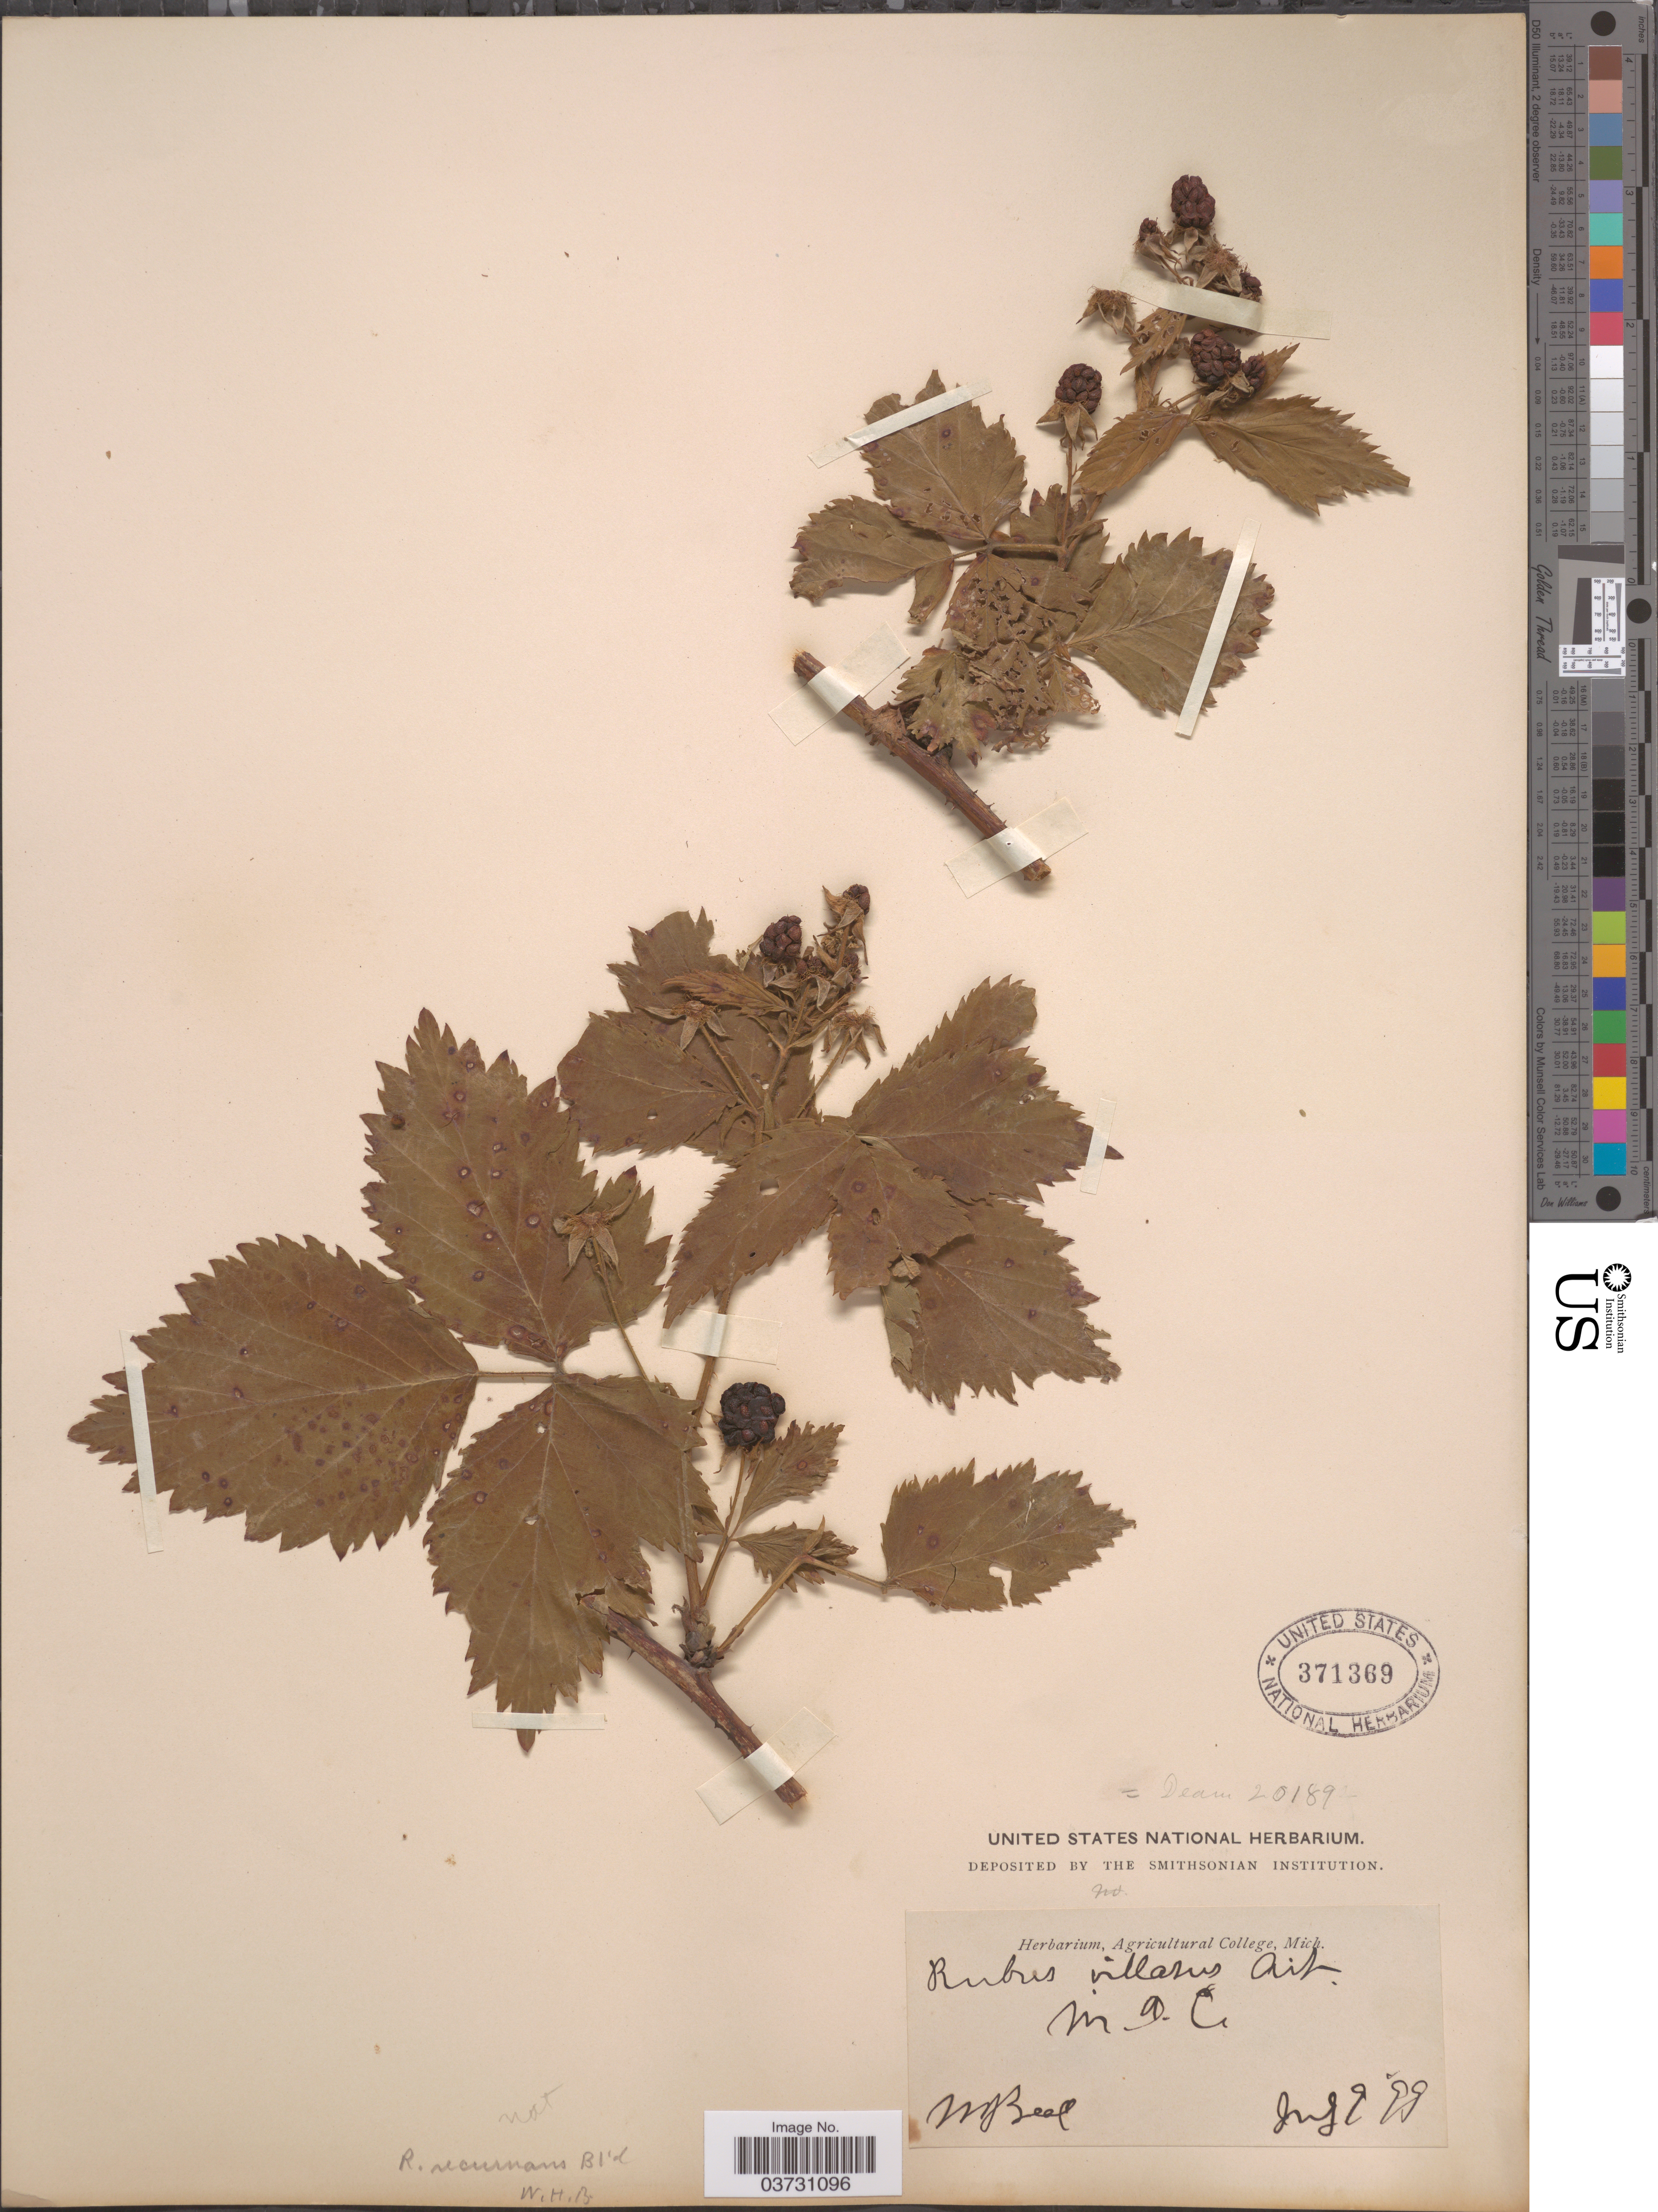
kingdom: Plantae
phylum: Tracheophyta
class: Magnoliopsida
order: Rosales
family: Rosaceae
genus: Rubus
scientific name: Rubus recurvans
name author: Blanch.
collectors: W. J. Beal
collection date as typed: Transcribed d/m/y: 9/7/99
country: United States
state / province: Michigan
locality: M. A. C.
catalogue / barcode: US 371369